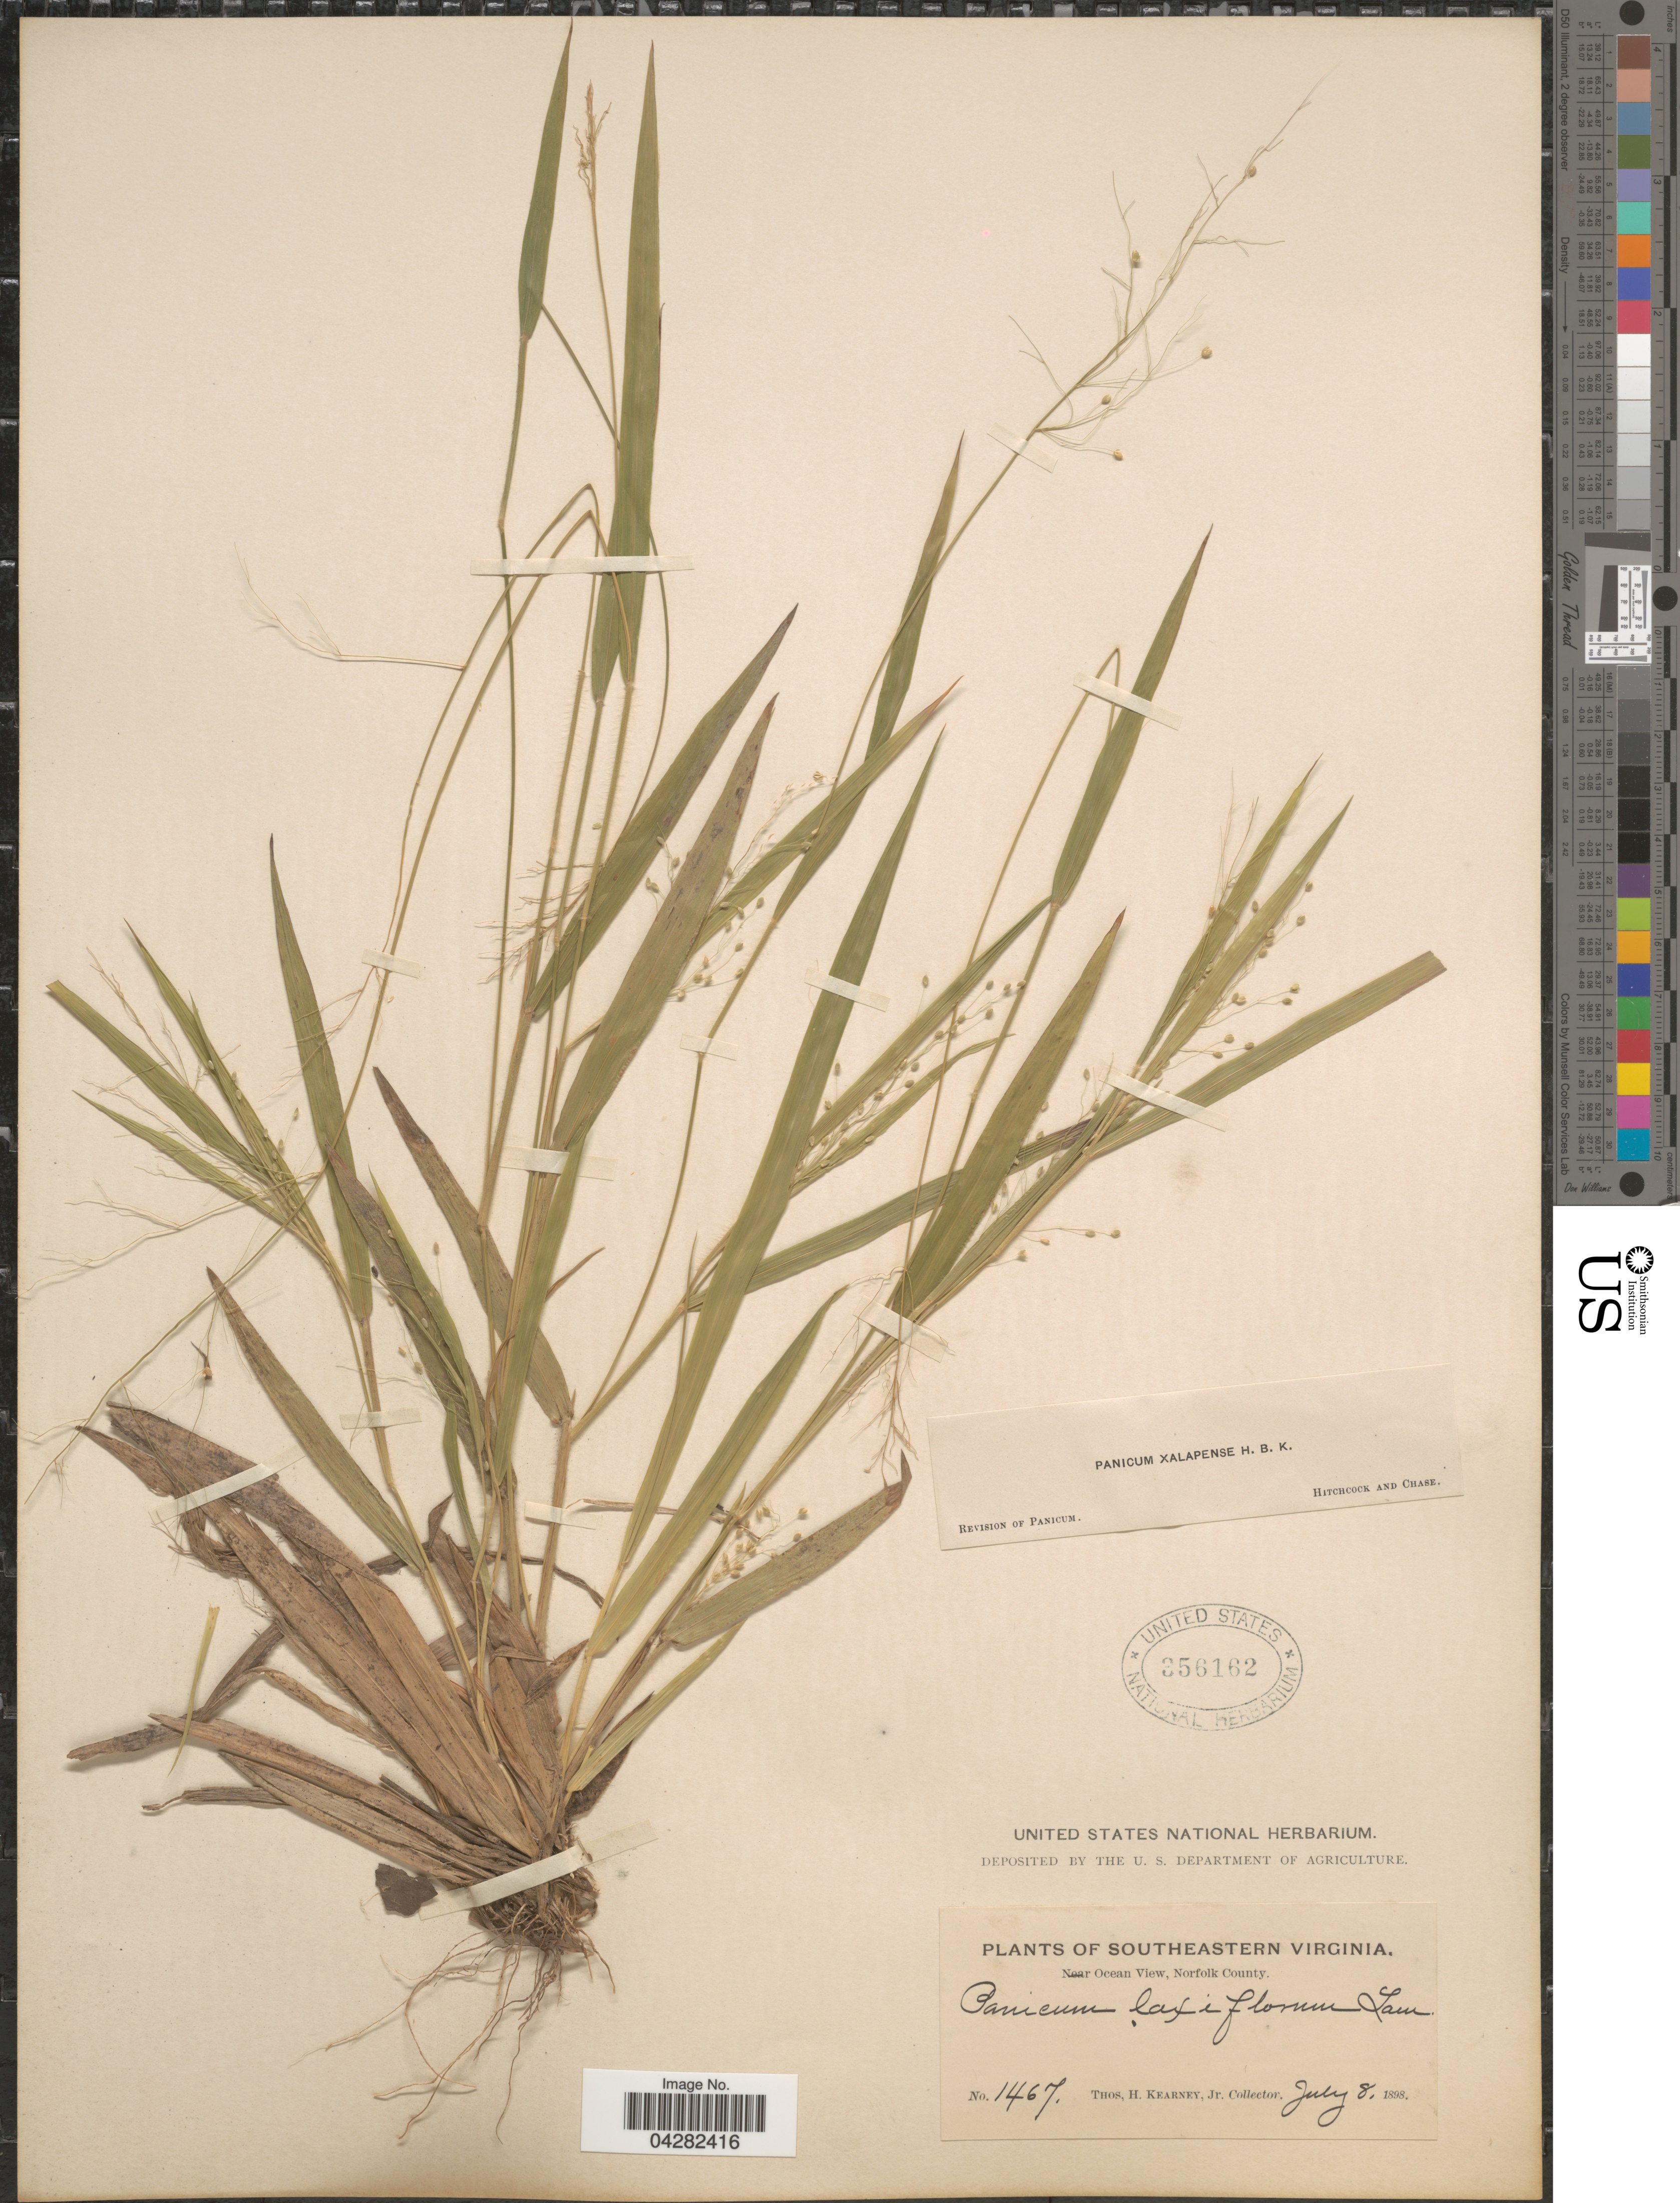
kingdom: Plantae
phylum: Tracheophyta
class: Liliopsida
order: Poales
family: Poaceae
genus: Dichanthelium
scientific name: Dichanthelium laxiflorum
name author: (Lam.) Gould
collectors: T. H. Kearney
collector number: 1467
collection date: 1898-07-08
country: United States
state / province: Virginia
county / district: City of Norfolk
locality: Southeastern Virginia. Ocean View, Norfolk County.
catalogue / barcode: US 356162